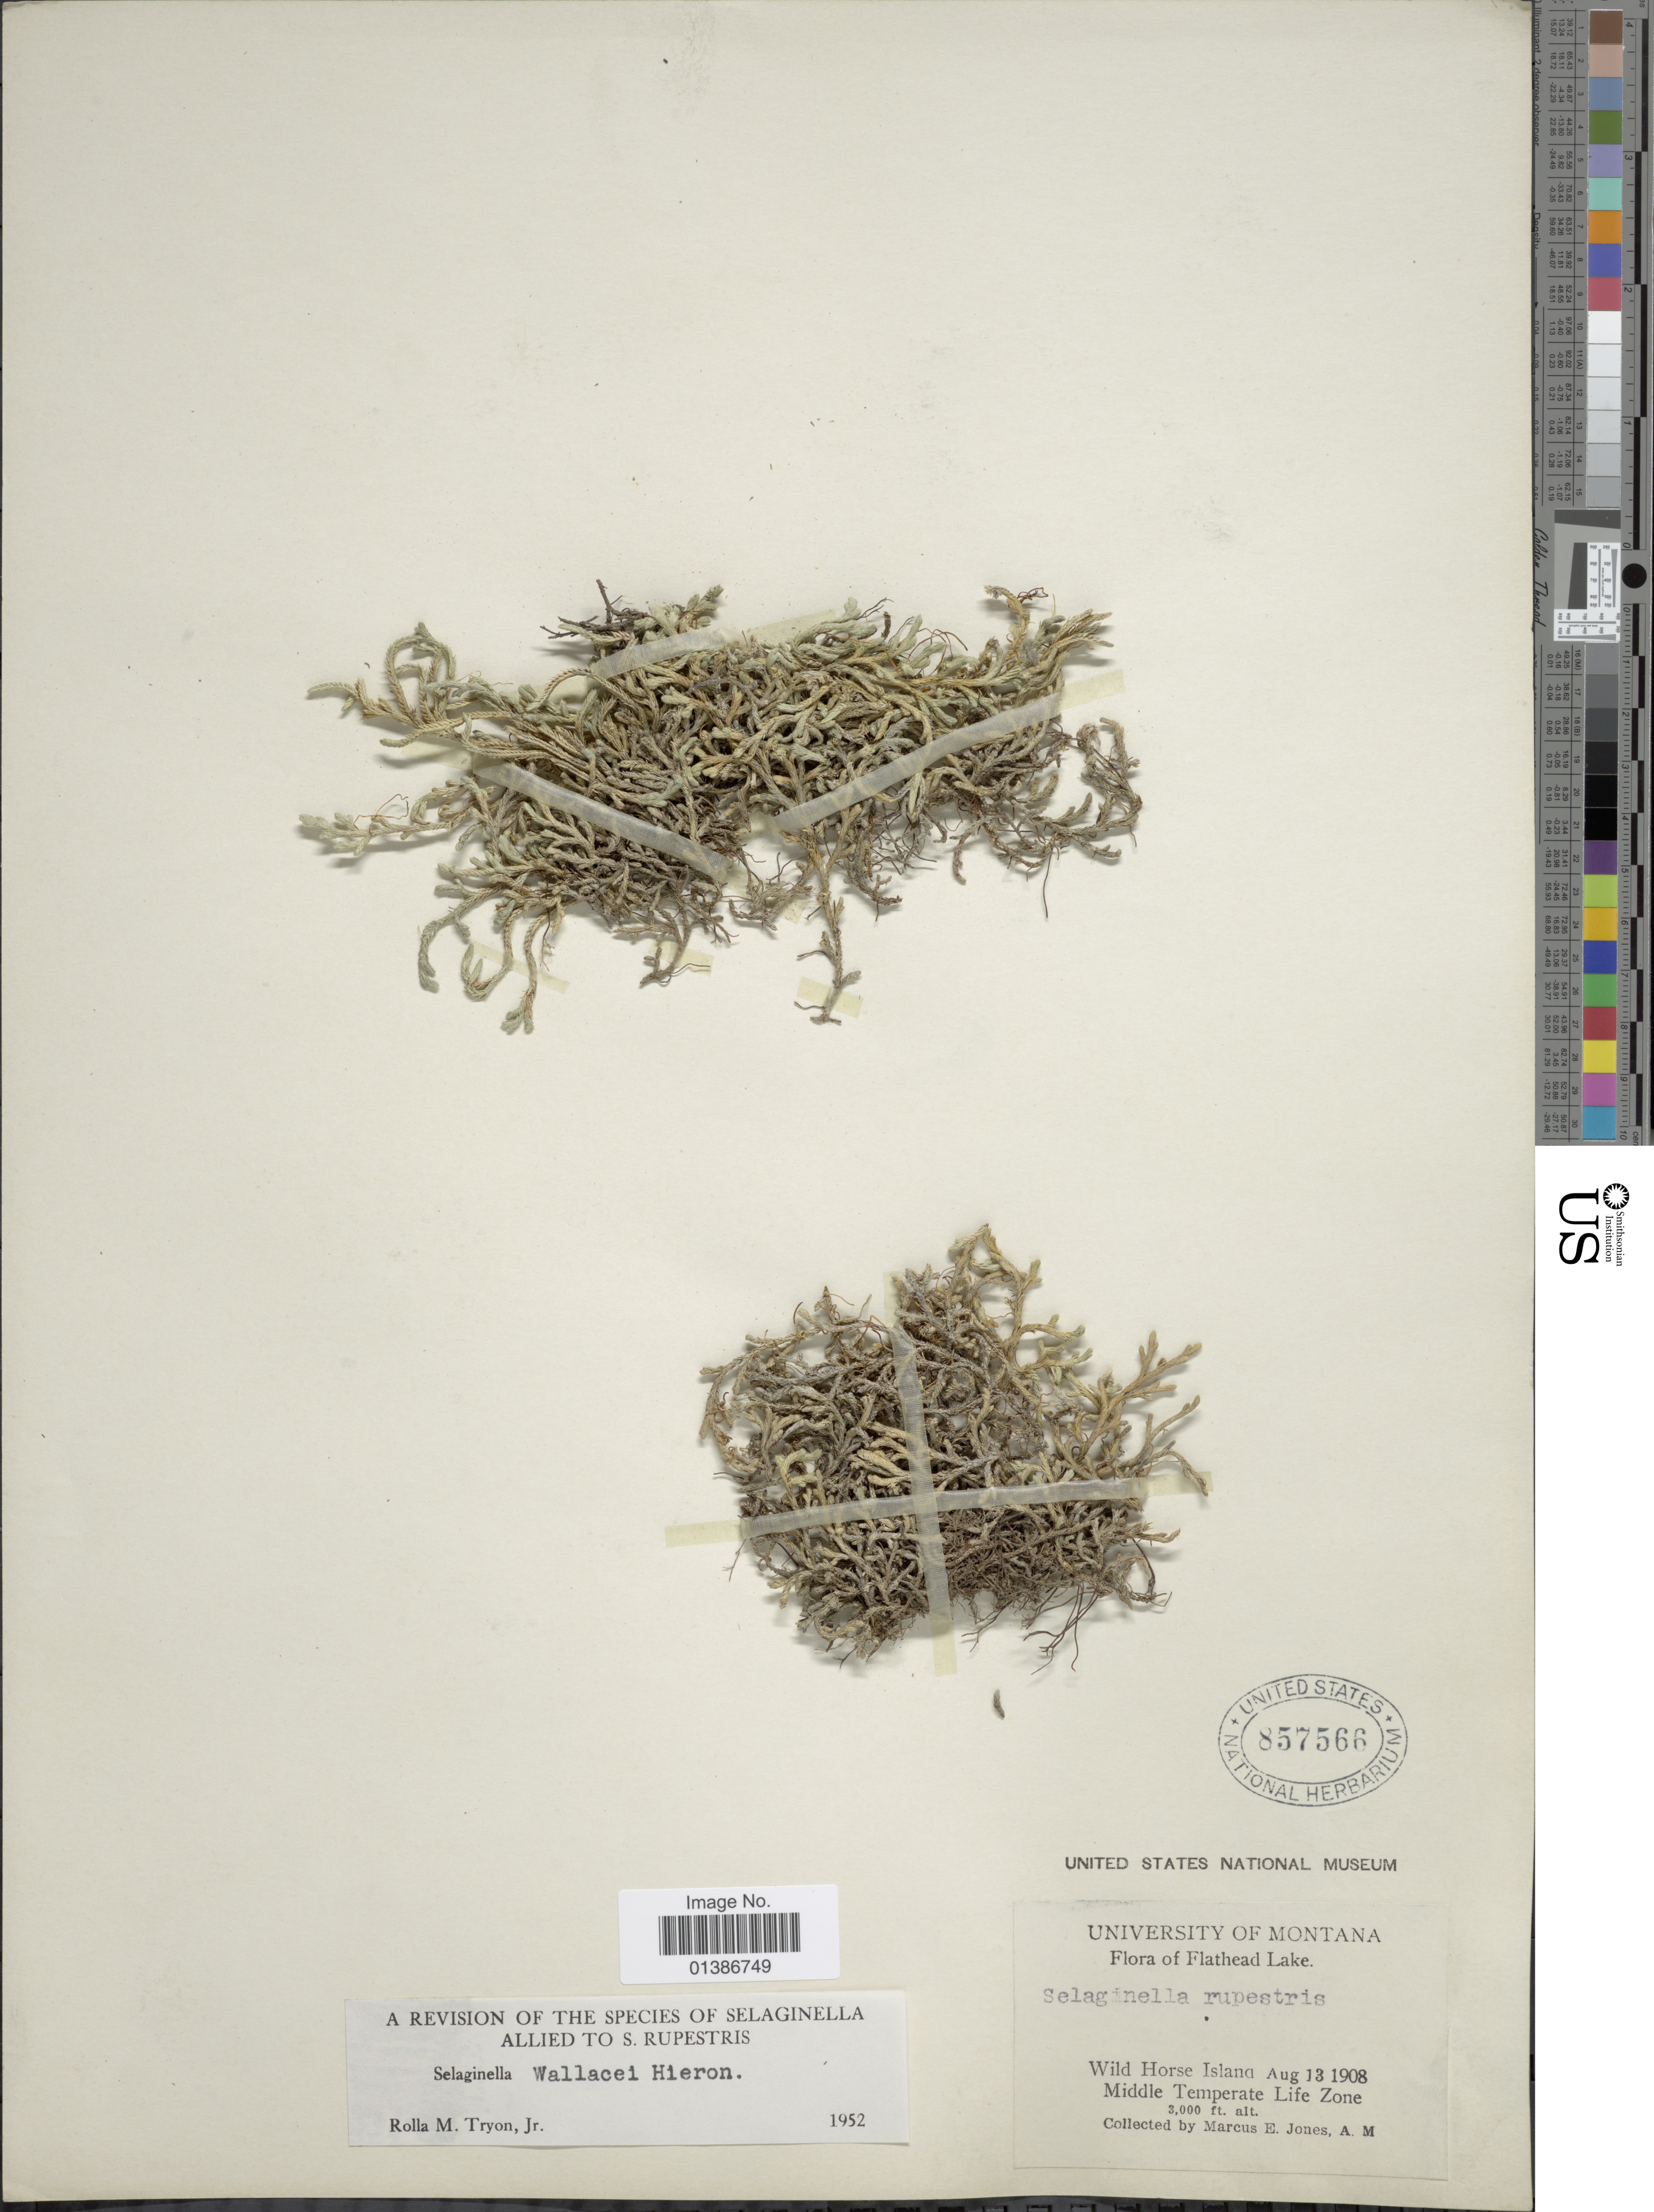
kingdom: Plantae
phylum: Tracheophyta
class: Lycopodiopsida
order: Selaginellales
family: Selaginellaceae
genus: Selaginella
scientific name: Selaginella wallacei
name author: Hieron.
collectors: M. E. Jones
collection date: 1908-08-13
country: United States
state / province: Montana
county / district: Lake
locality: Flathead Lake. Wild Horse Island. Middle Temperate Life Zone.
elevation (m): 914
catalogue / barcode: US 857566